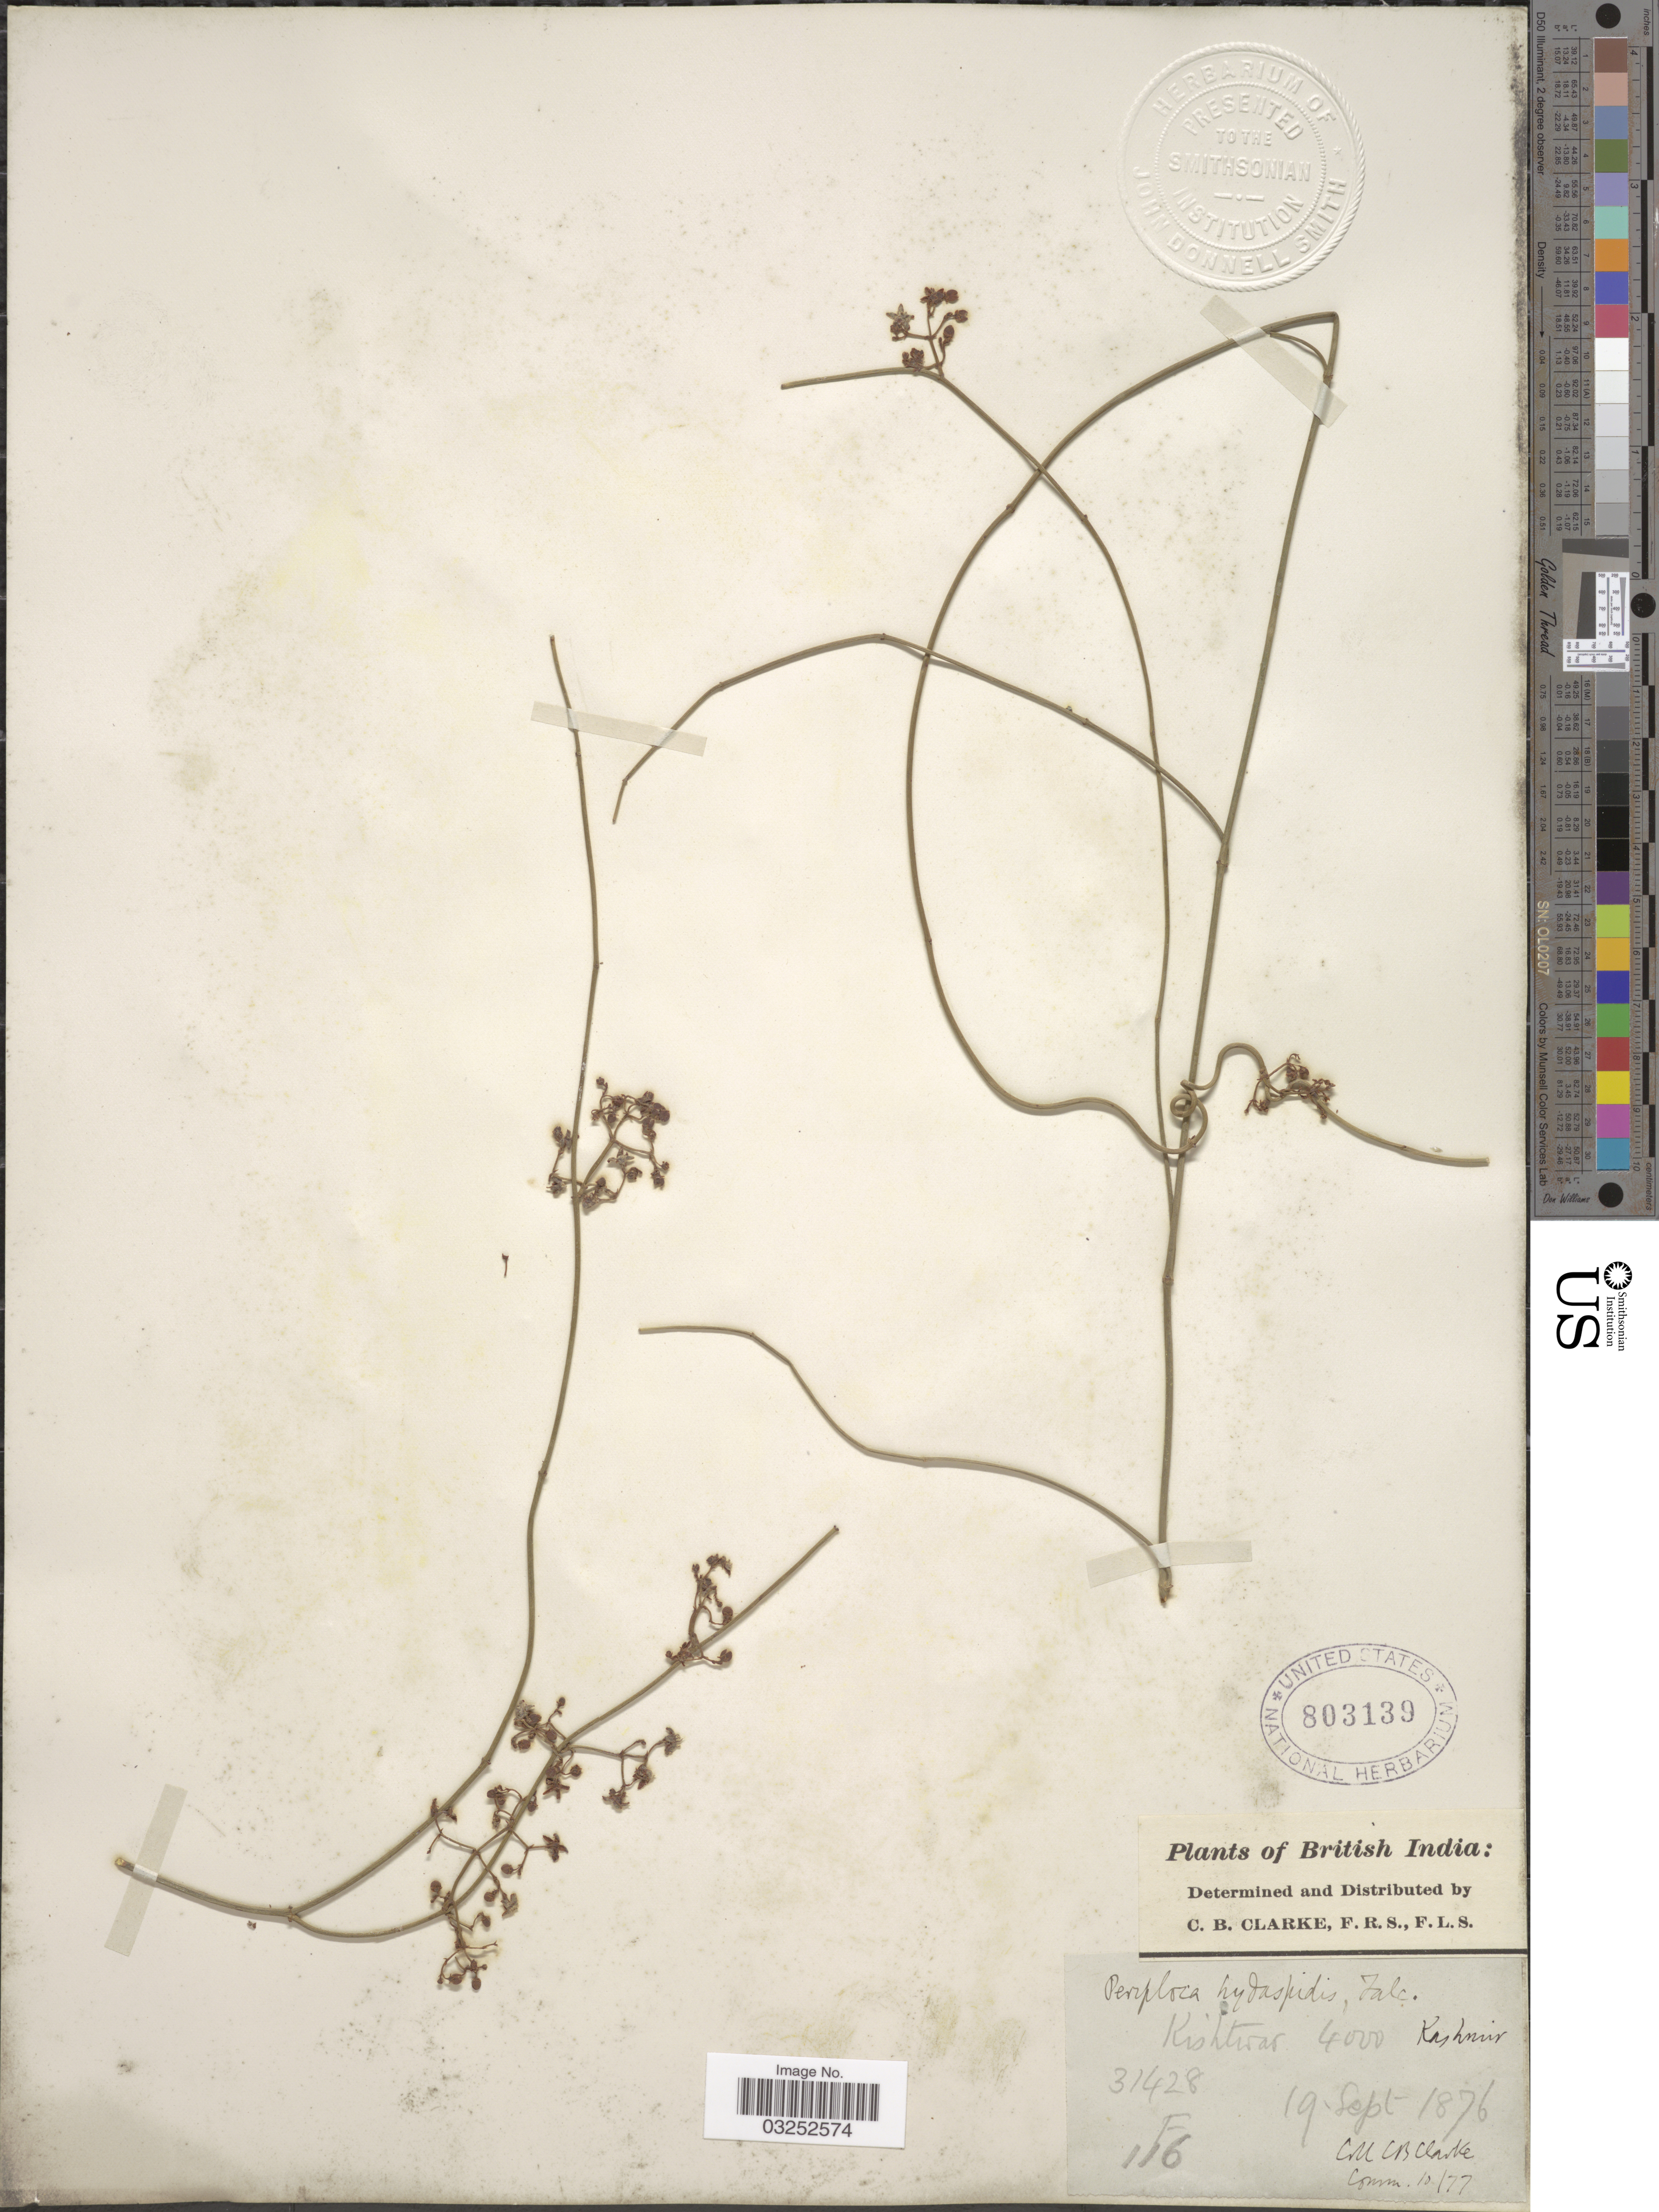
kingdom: Plantae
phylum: Tracheophyta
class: Magnoliopsida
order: Gentianales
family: Apocynaceae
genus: Periploca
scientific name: Periploca hydaspidis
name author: Falc.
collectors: C. B. Clarke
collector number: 31428F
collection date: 1876-09-19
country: India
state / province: Jammu and Kashmir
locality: British India. Kishtwar, Kashmir.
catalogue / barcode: US 803139